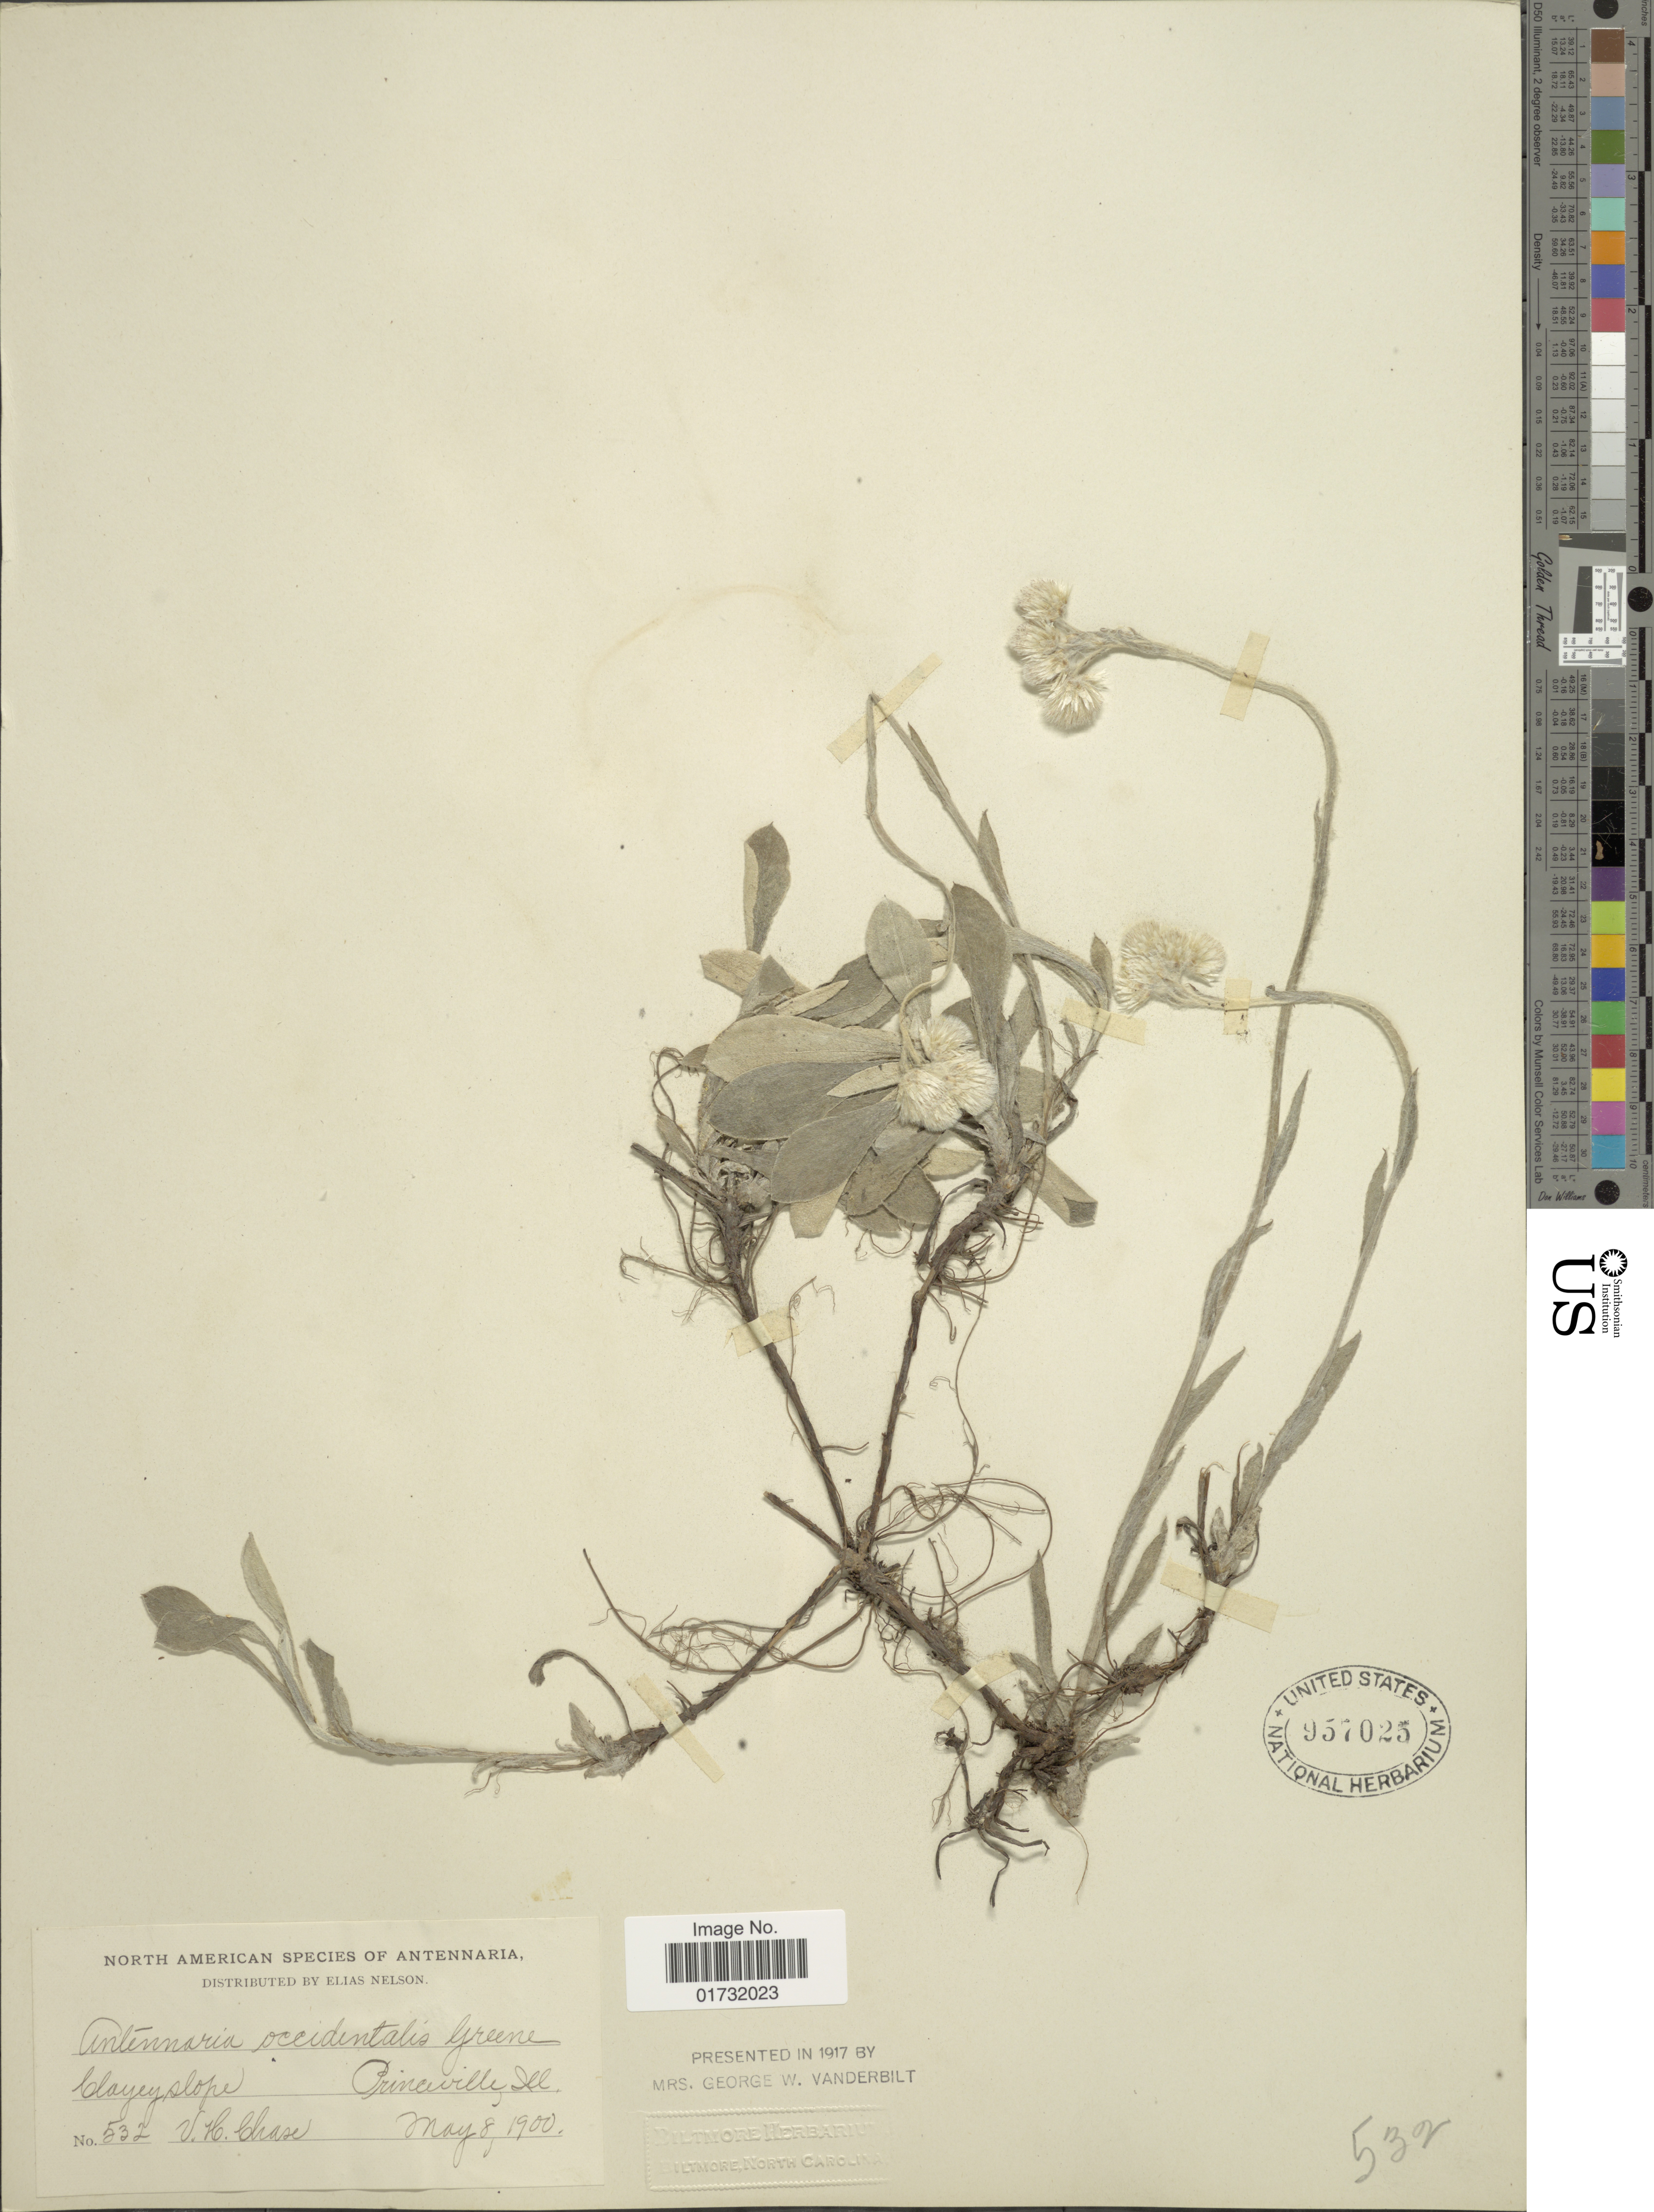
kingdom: Plantae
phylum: Tracheophyta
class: Magnoliopsida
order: Asterales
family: Asteraceae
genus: Antennaria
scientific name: Antennaria occidentalis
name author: Greene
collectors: V. H. Chase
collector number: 532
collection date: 1900-05-08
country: United States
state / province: Illinois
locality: Princeville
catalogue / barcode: US 957025